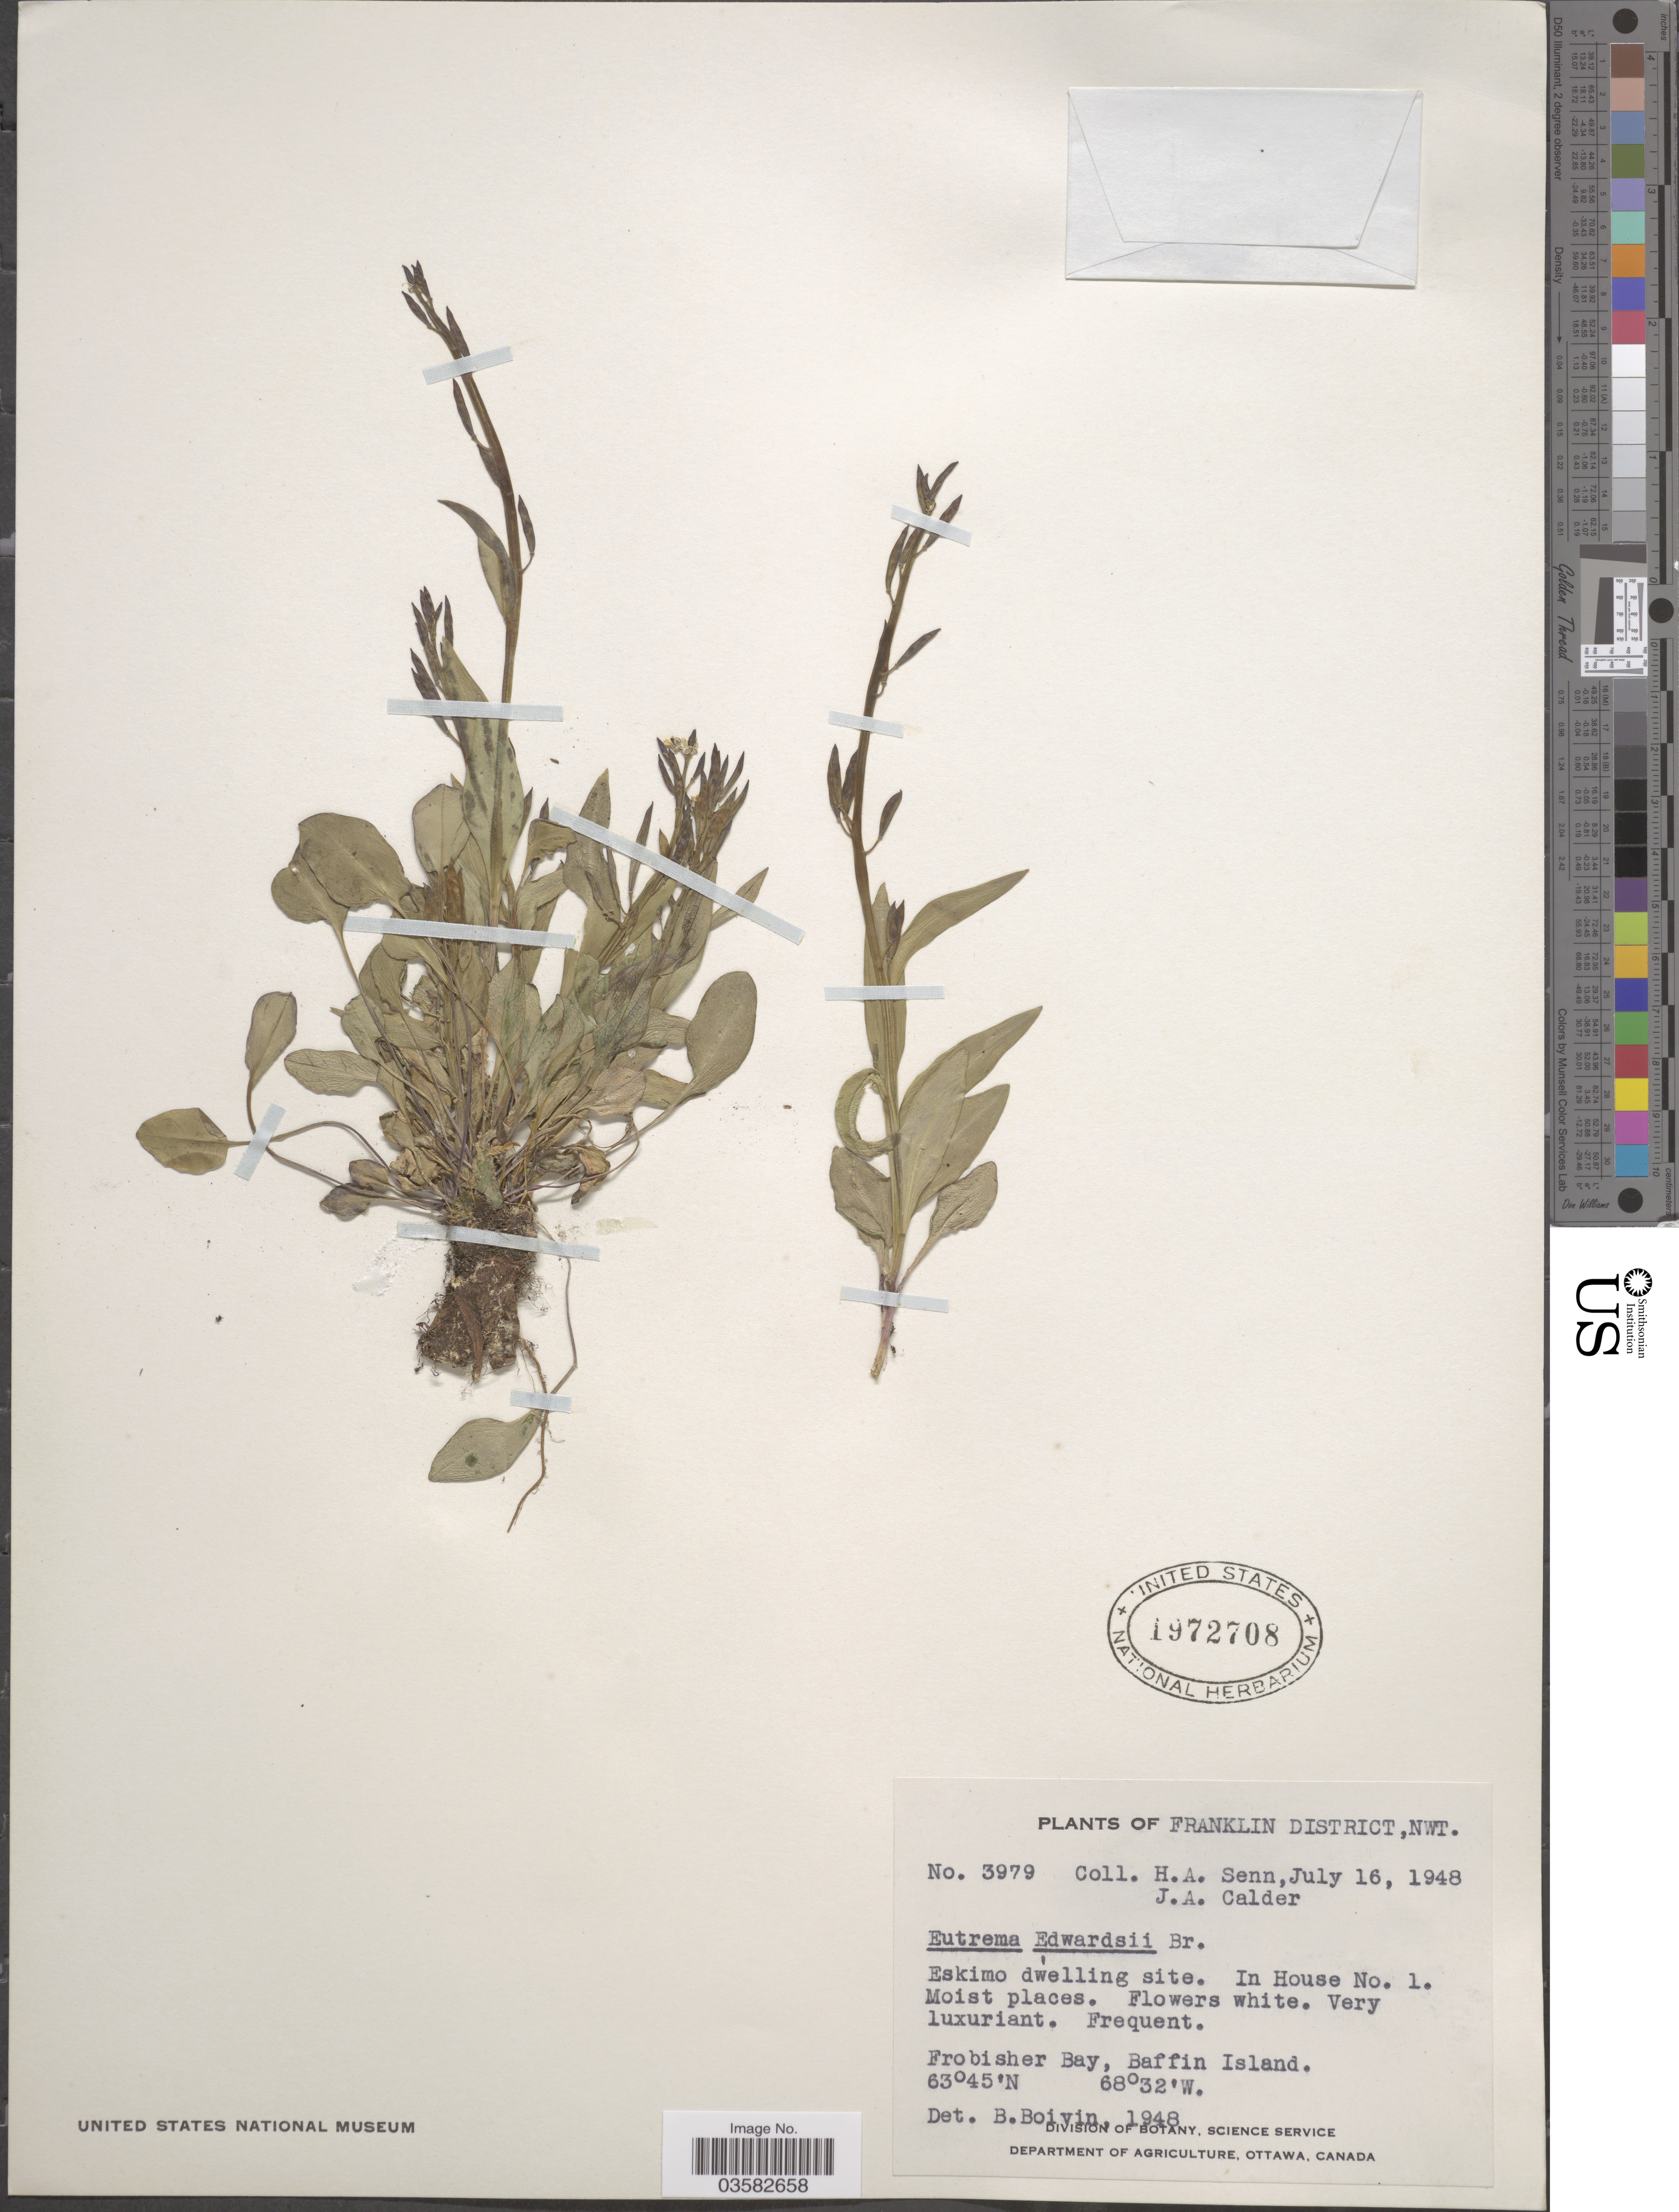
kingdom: Plantae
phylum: Tracheophyta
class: Magnoliopsida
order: Brassicales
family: Brassicaceae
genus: Eutrema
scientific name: Eutrema edwardsii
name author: R. Br.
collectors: H. Senn & J. A. Calder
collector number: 3979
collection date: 1948-07-16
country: Canada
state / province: Northwest Territories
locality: Franklin District. Eskimo dwelling site. Frobisher Bay, Baffin Island.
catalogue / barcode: US 1972708